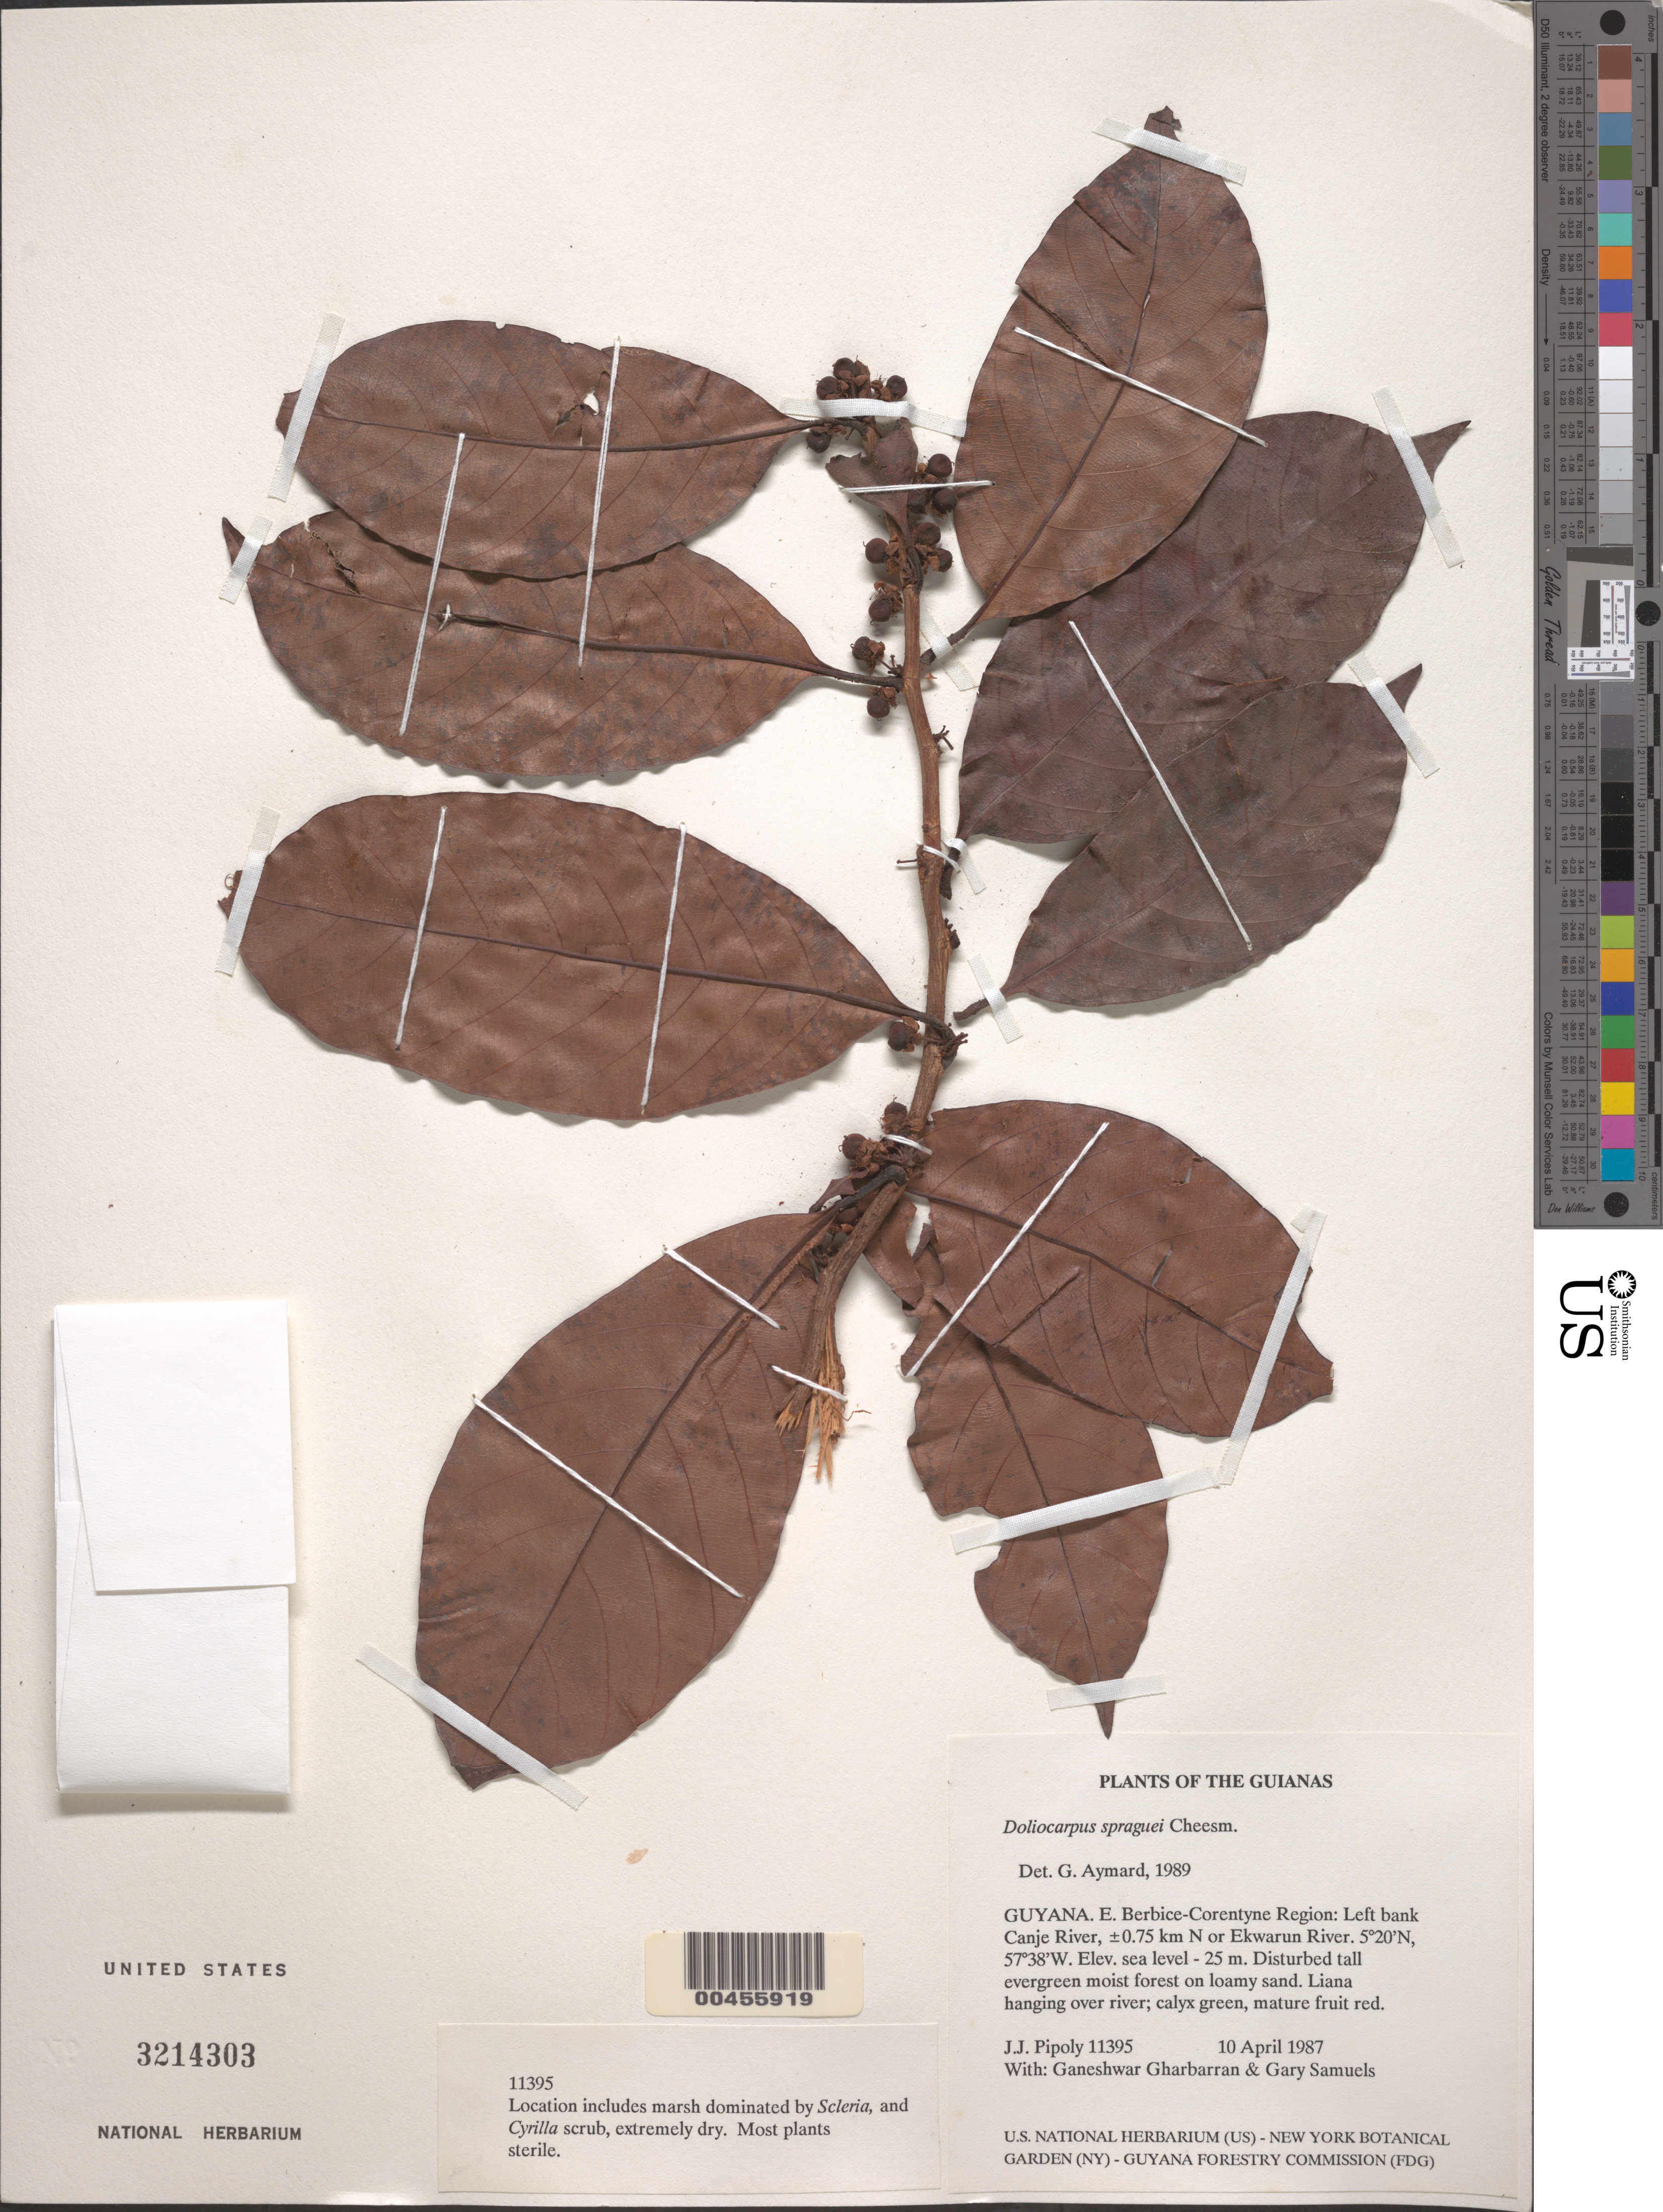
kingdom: Plantae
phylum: Tracheophyta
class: Magnoliopsida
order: Dilleniales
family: Dilleniaceae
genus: Doliocarpus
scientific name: Doliocarpus spraguei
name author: Cheesman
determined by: Aymard C., G. A., (PORT), Univ. Nac. Exp. de los Llanos Ezequiel Zamora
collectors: J. J. Pipoly, G. Gharbarran & G. Samuels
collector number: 11395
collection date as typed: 10 April 1987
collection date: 1987-04-10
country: Guyana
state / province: E. Berbice-Corentyne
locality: Canje River, ± 0.75 km N of Ekwarun River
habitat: Disturbed tall evergreen moist forest on loamy sand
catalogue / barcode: US 3214303